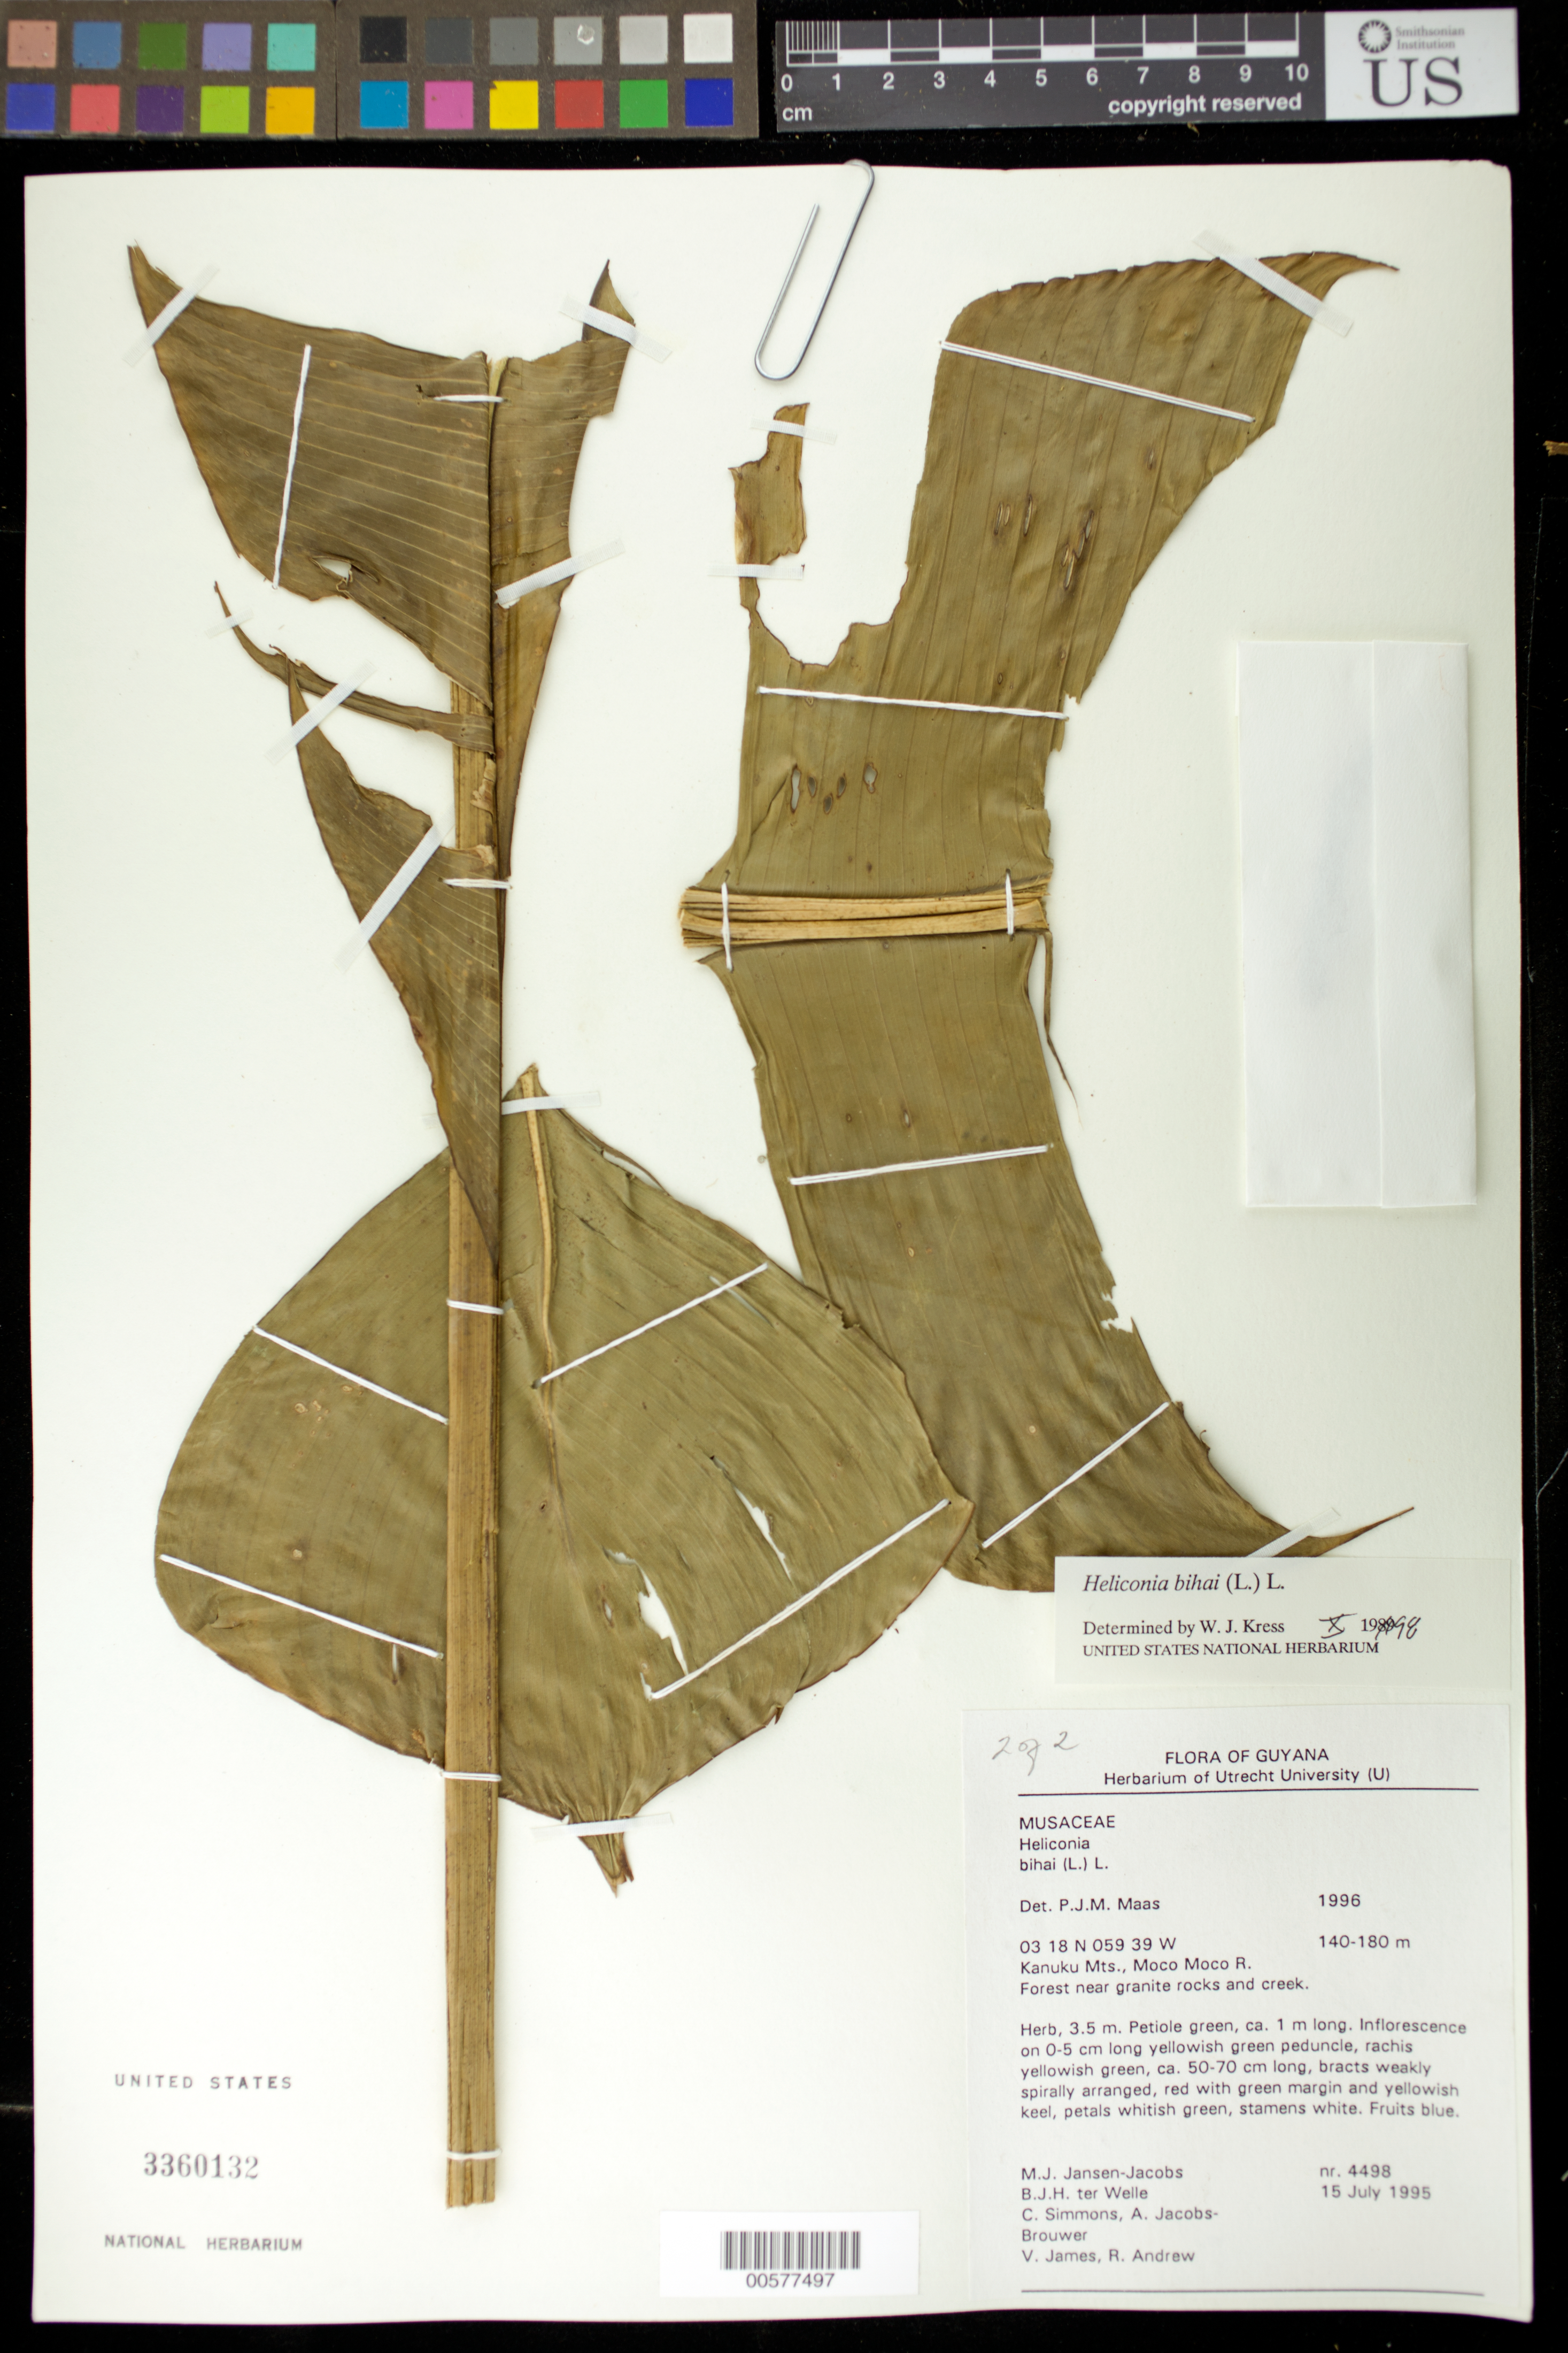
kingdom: Plantae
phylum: Tracheophyta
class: Liliopsida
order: Zingiberales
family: Heliconiaceae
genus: Heliconia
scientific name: Heliconia bihai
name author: (L.) L.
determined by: Maas, Paul J. M.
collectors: M. J. Jansen-Jacobs, B. ter Welle, C. Simmons, A. Jacobs-Brouwer, V. James & R. Andrew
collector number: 4498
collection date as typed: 15 Jul 1995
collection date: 1995-07-15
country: Guyana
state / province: U. Takutu-U. Essequibo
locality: Moco Moco River; forest near granite rocks and creek. Kanuku Mts.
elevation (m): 140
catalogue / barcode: US 3360132